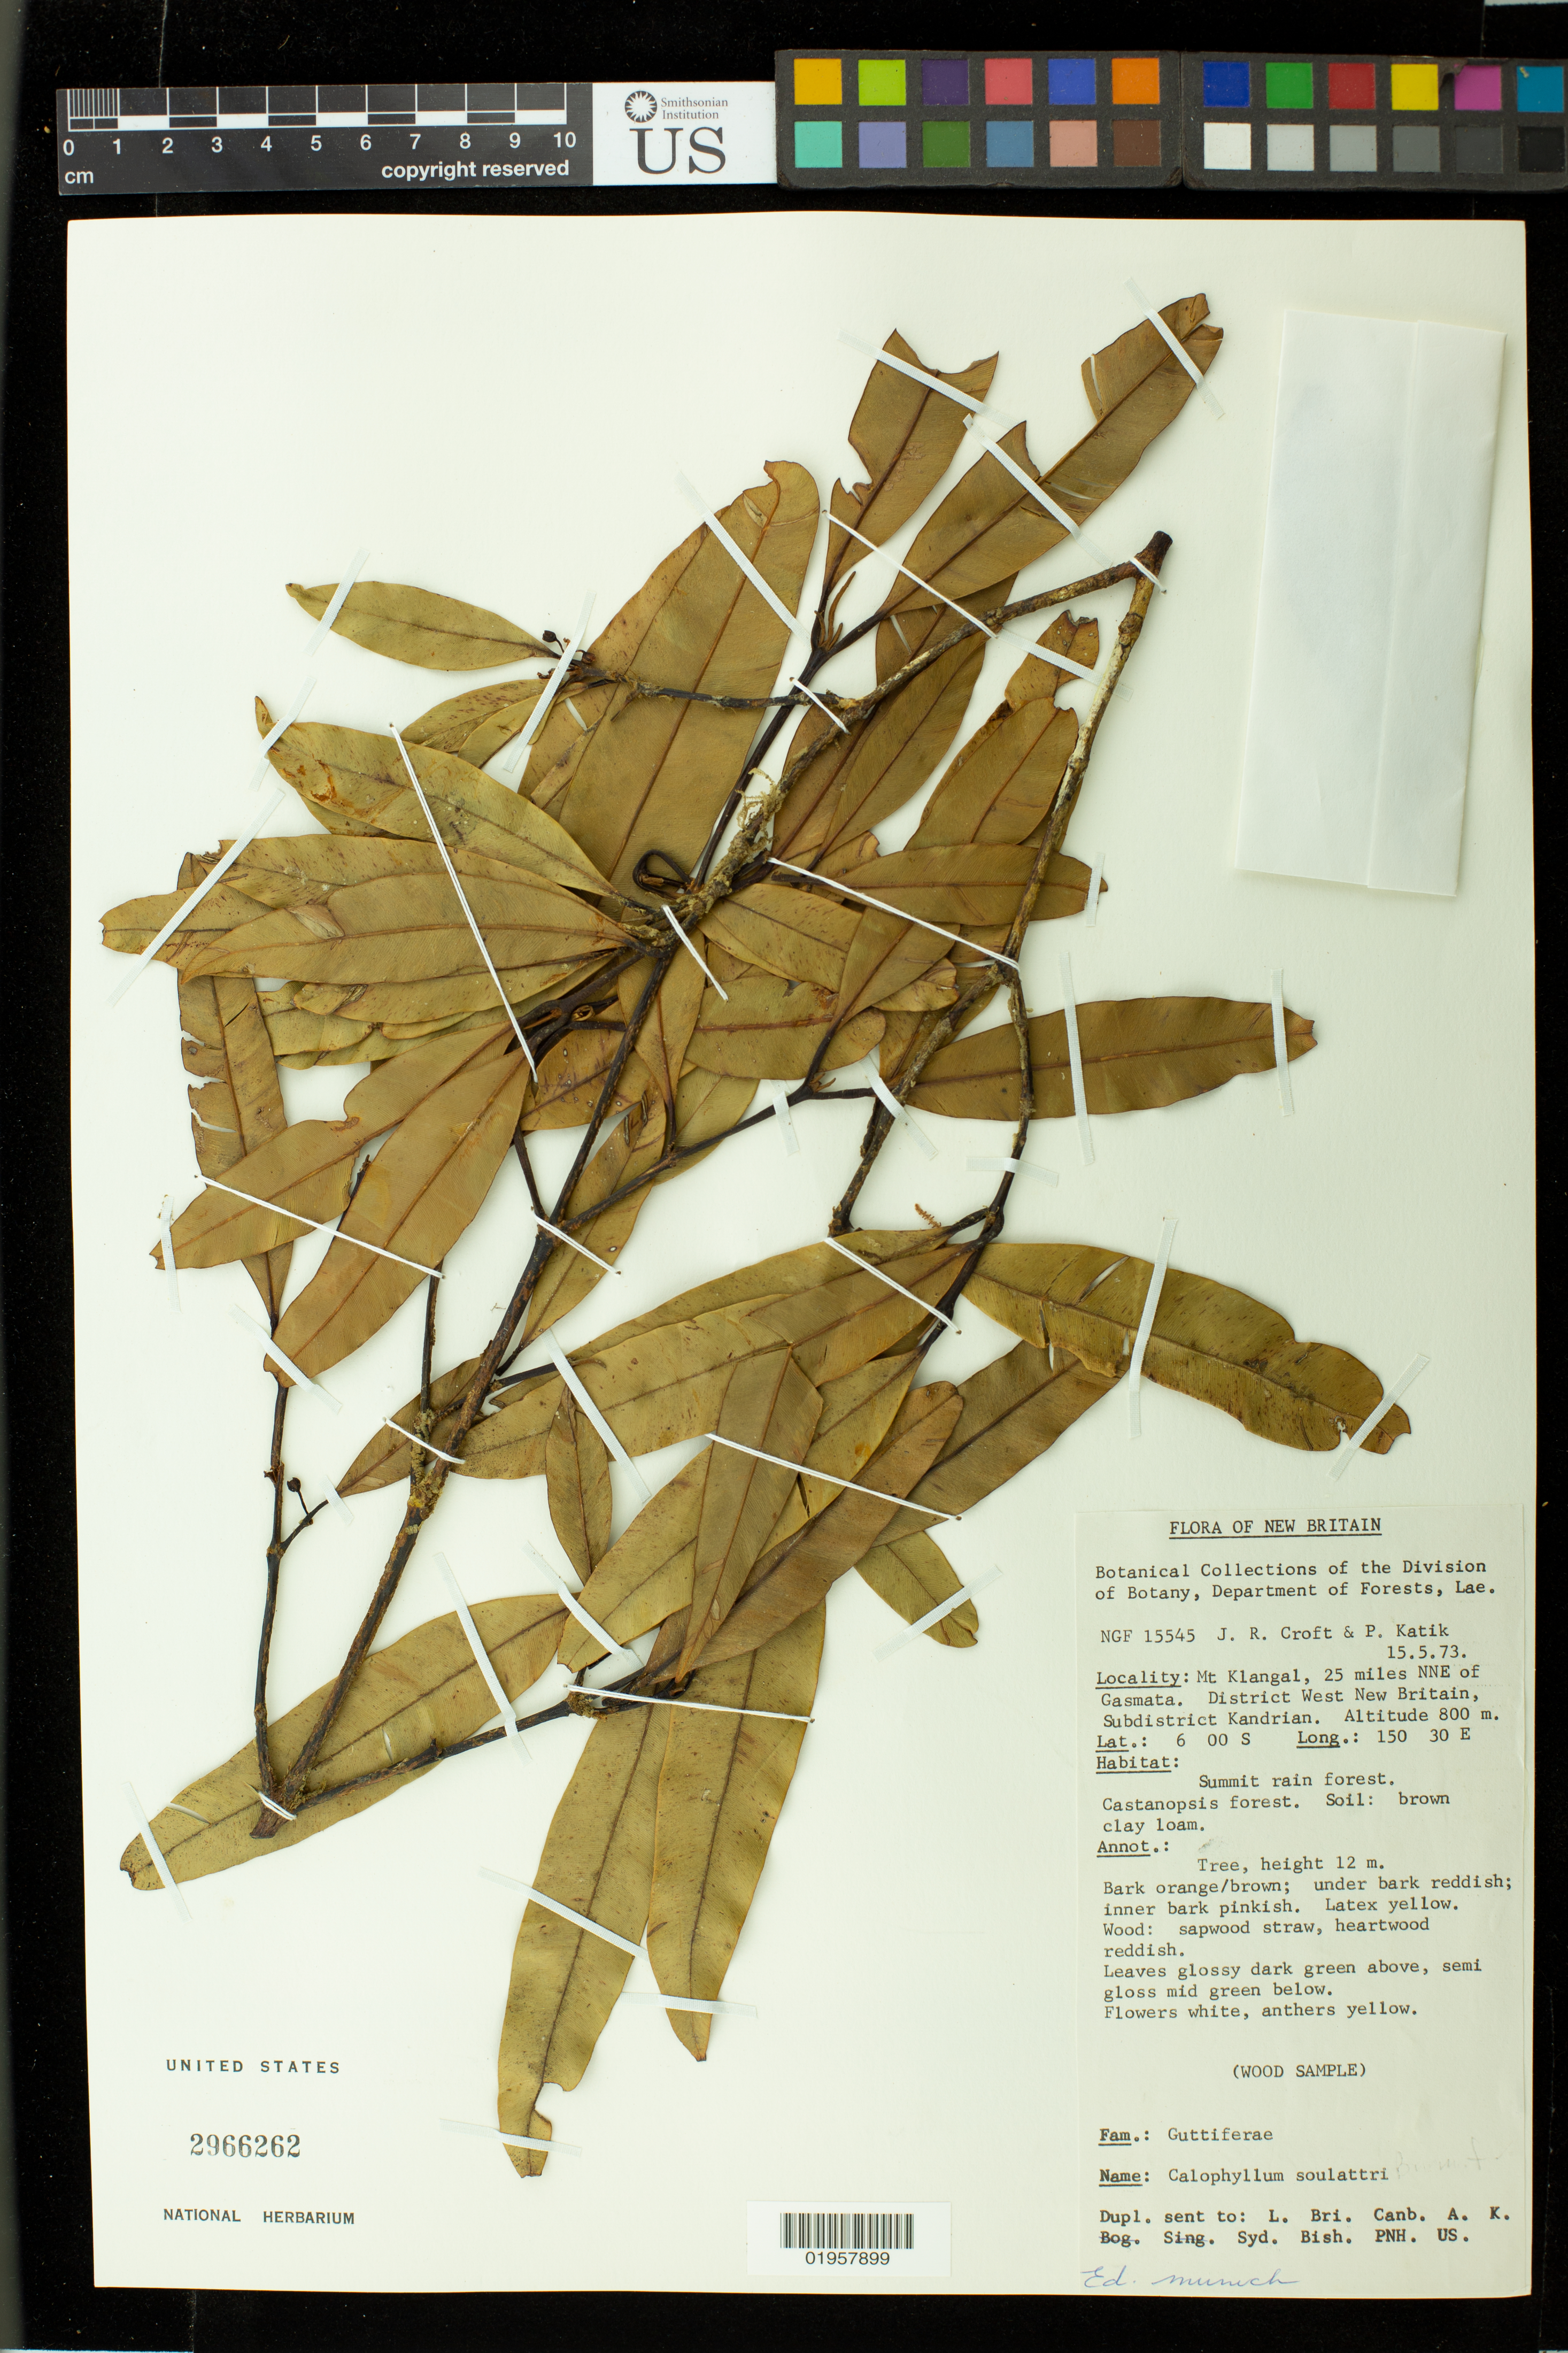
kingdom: Plantae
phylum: Tracheophyta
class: Magnoliopsida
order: Malpighiales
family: Calophyllaceae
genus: Calophyllum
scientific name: Calophyllum soulattri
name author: Burm. f.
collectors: J. R. Croft & P. Katik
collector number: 15545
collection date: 1973-05-15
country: Papua New Guinea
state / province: West New Britain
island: New Britain I.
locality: Mt. Klangal, 25 miles NNE of Gasmata. District West New Britain, Subdistrict Kandrian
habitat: Summit rain forest. Castanopsis forest. Soil: brown clay loam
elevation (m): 800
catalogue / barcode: US 2966262